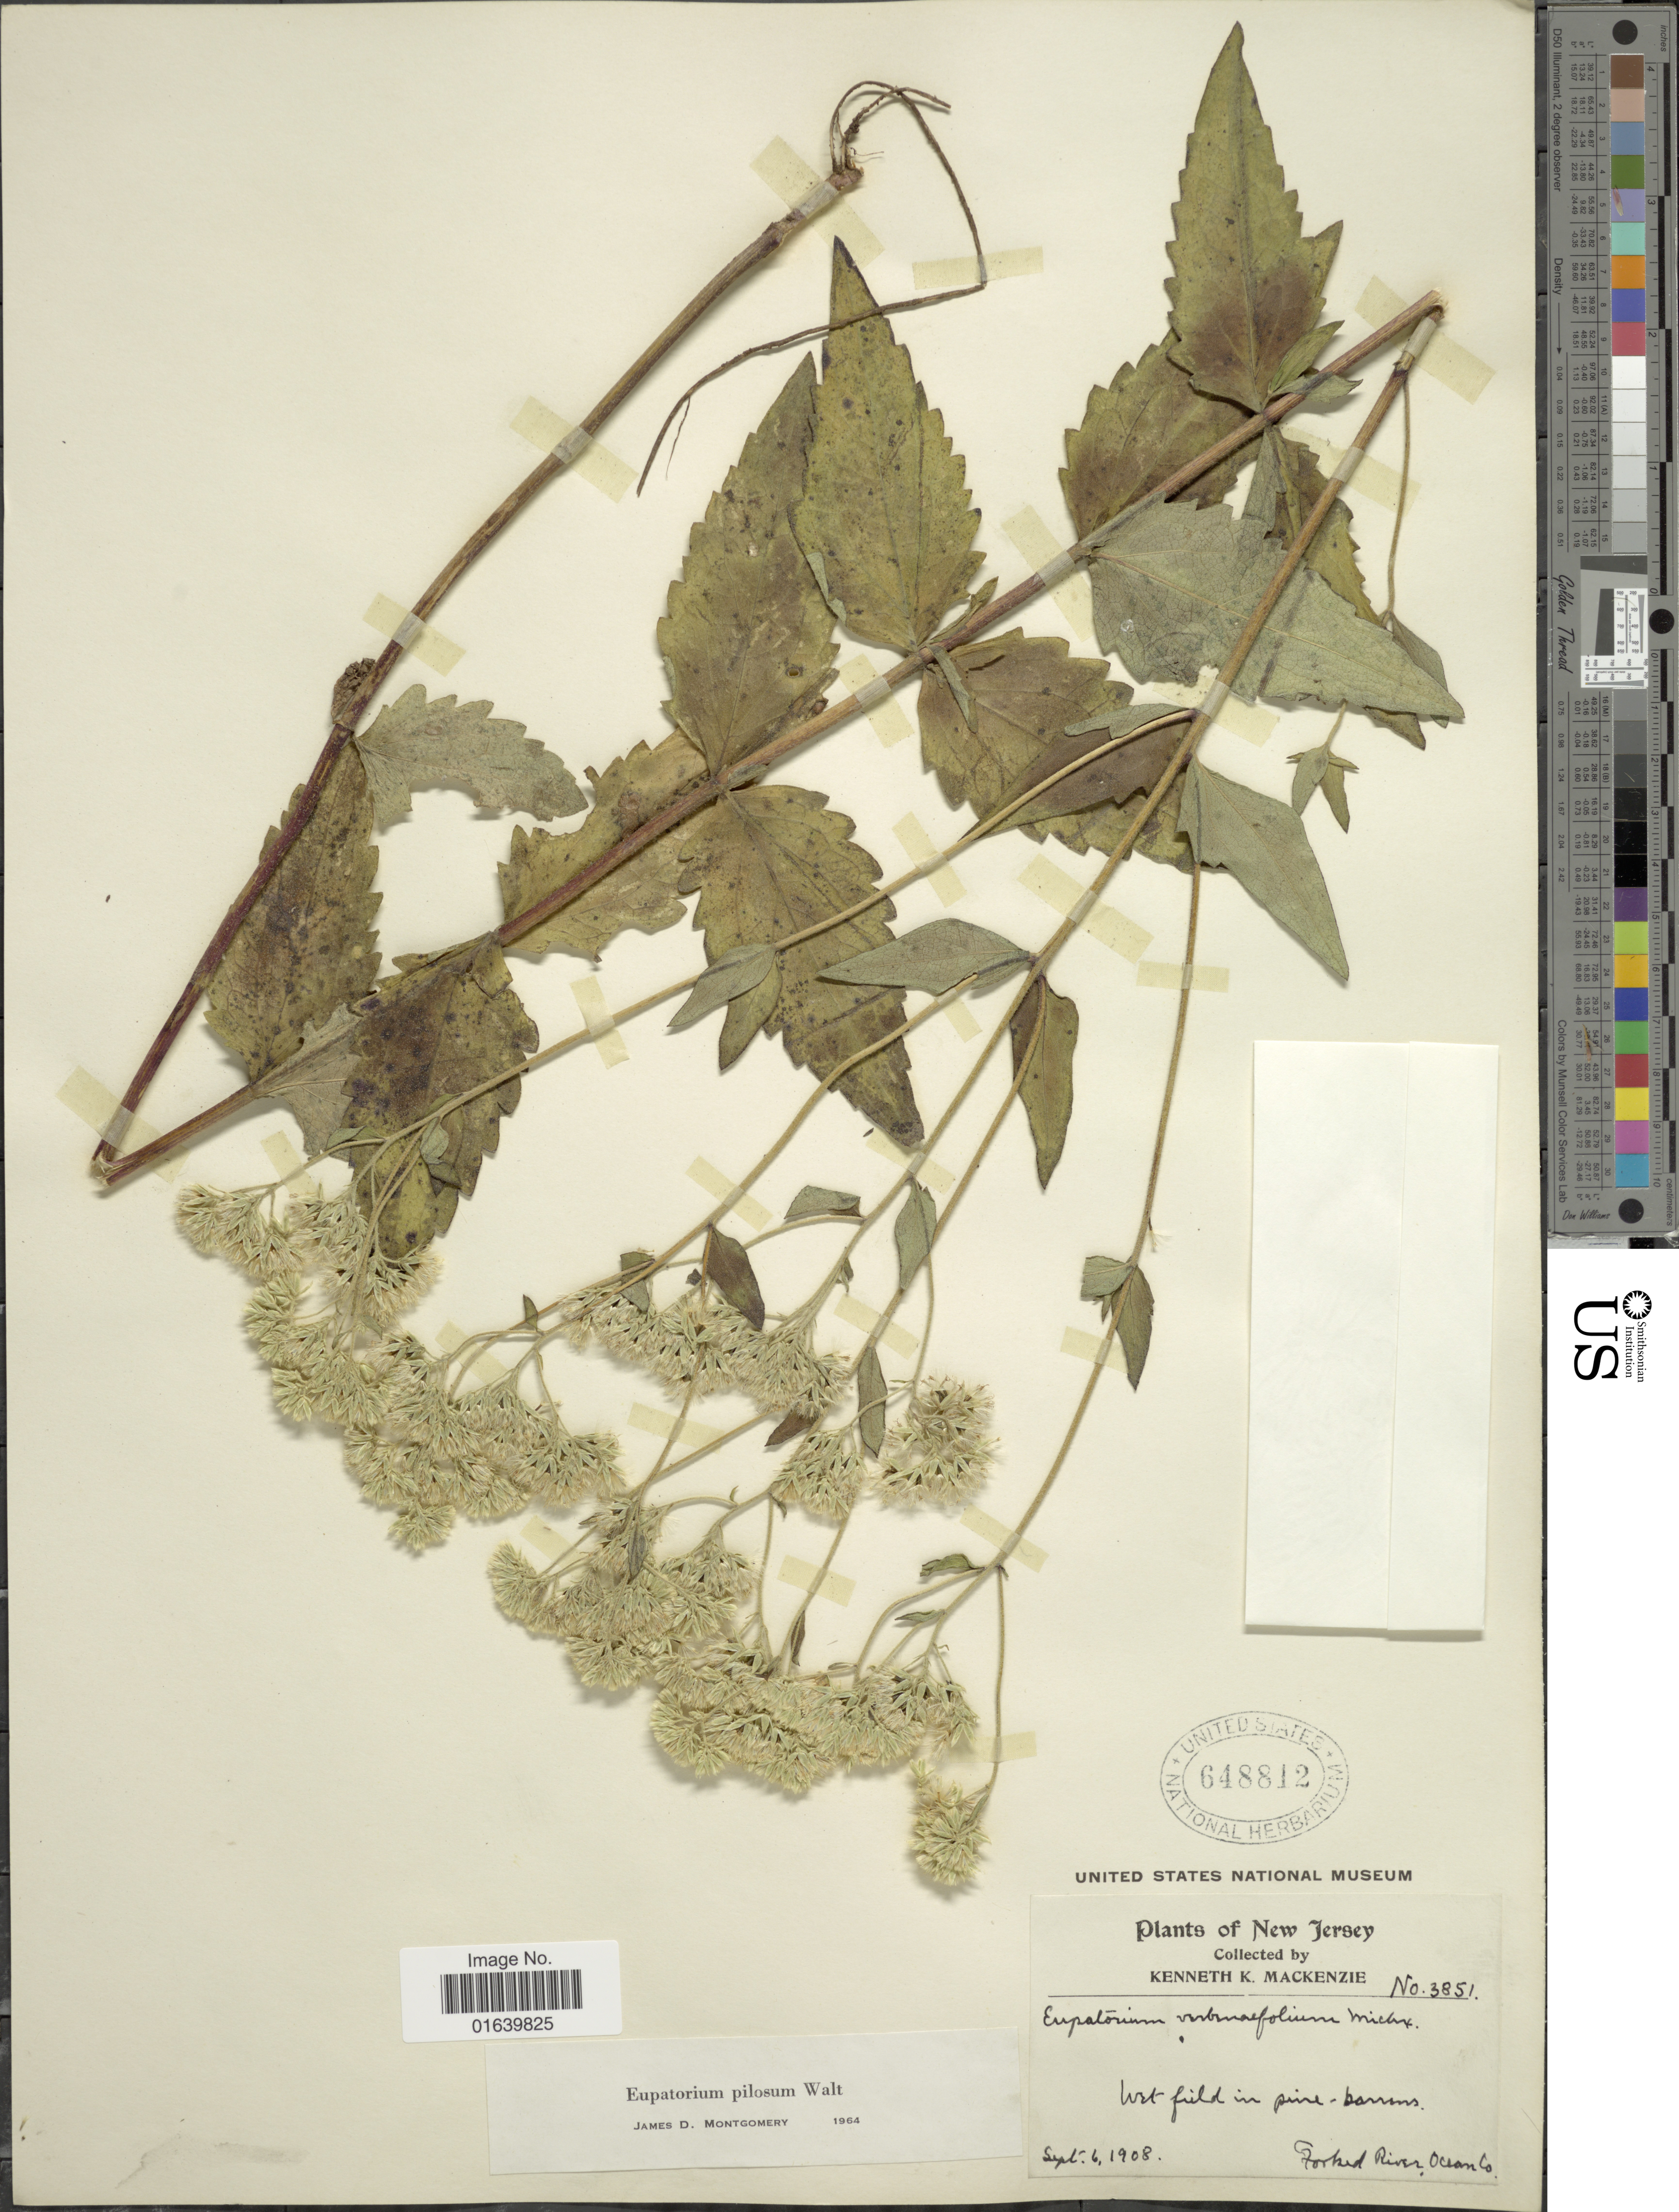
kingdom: Plantae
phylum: Tracheophyta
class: Magnoliopsida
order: Asterales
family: Asteraceae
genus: Eupatorium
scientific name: Eupatorium pilosum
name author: Walter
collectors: K. K. Mackenzie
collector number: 3851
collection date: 1908-09-06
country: United States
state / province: New Jersey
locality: Wet field in pine-barrens.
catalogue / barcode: US 648812